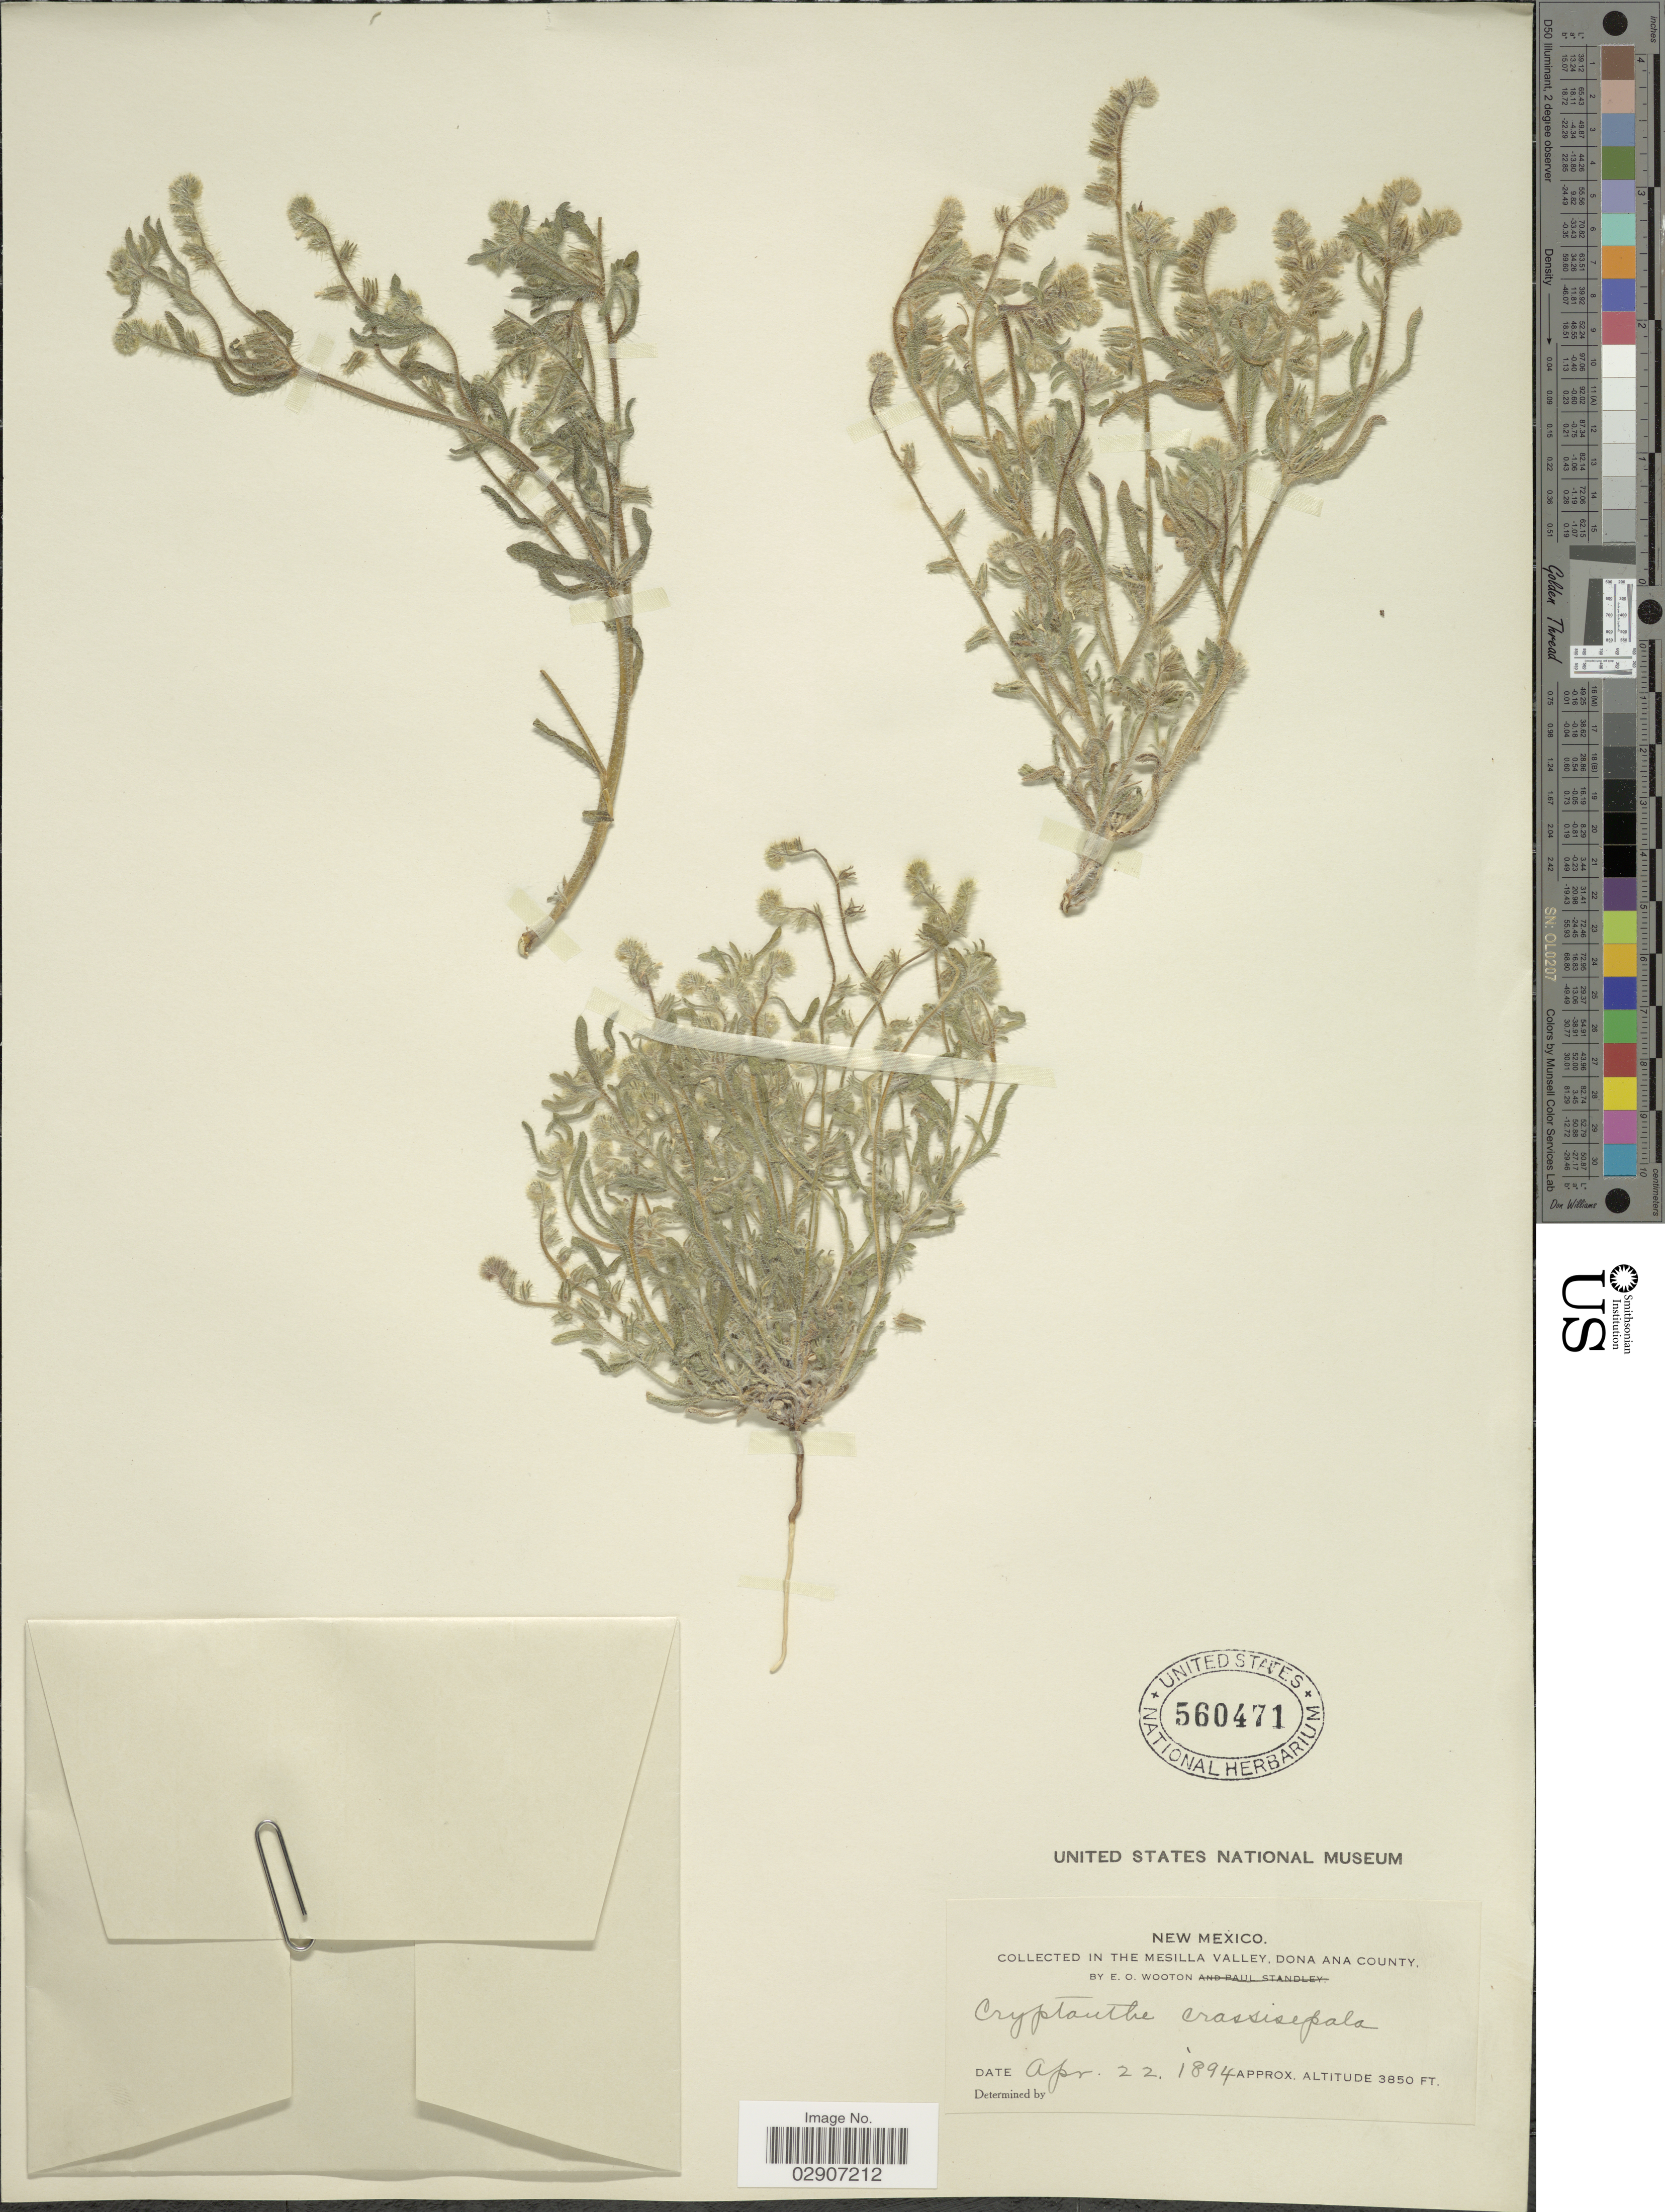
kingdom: Plantae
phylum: Tracheophyta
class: Magnoliopsida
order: Boraginales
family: Boraginaceae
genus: Cryptantha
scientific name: Cryptantha crassisepala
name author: (Torr. & A. Gray) Greene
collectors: E. O. Wooton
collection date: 1894-04-22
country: United States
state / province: New Mexico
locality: In the Mesilla Valley, Dona Ana County.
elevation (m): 1173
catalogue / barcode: US 560471